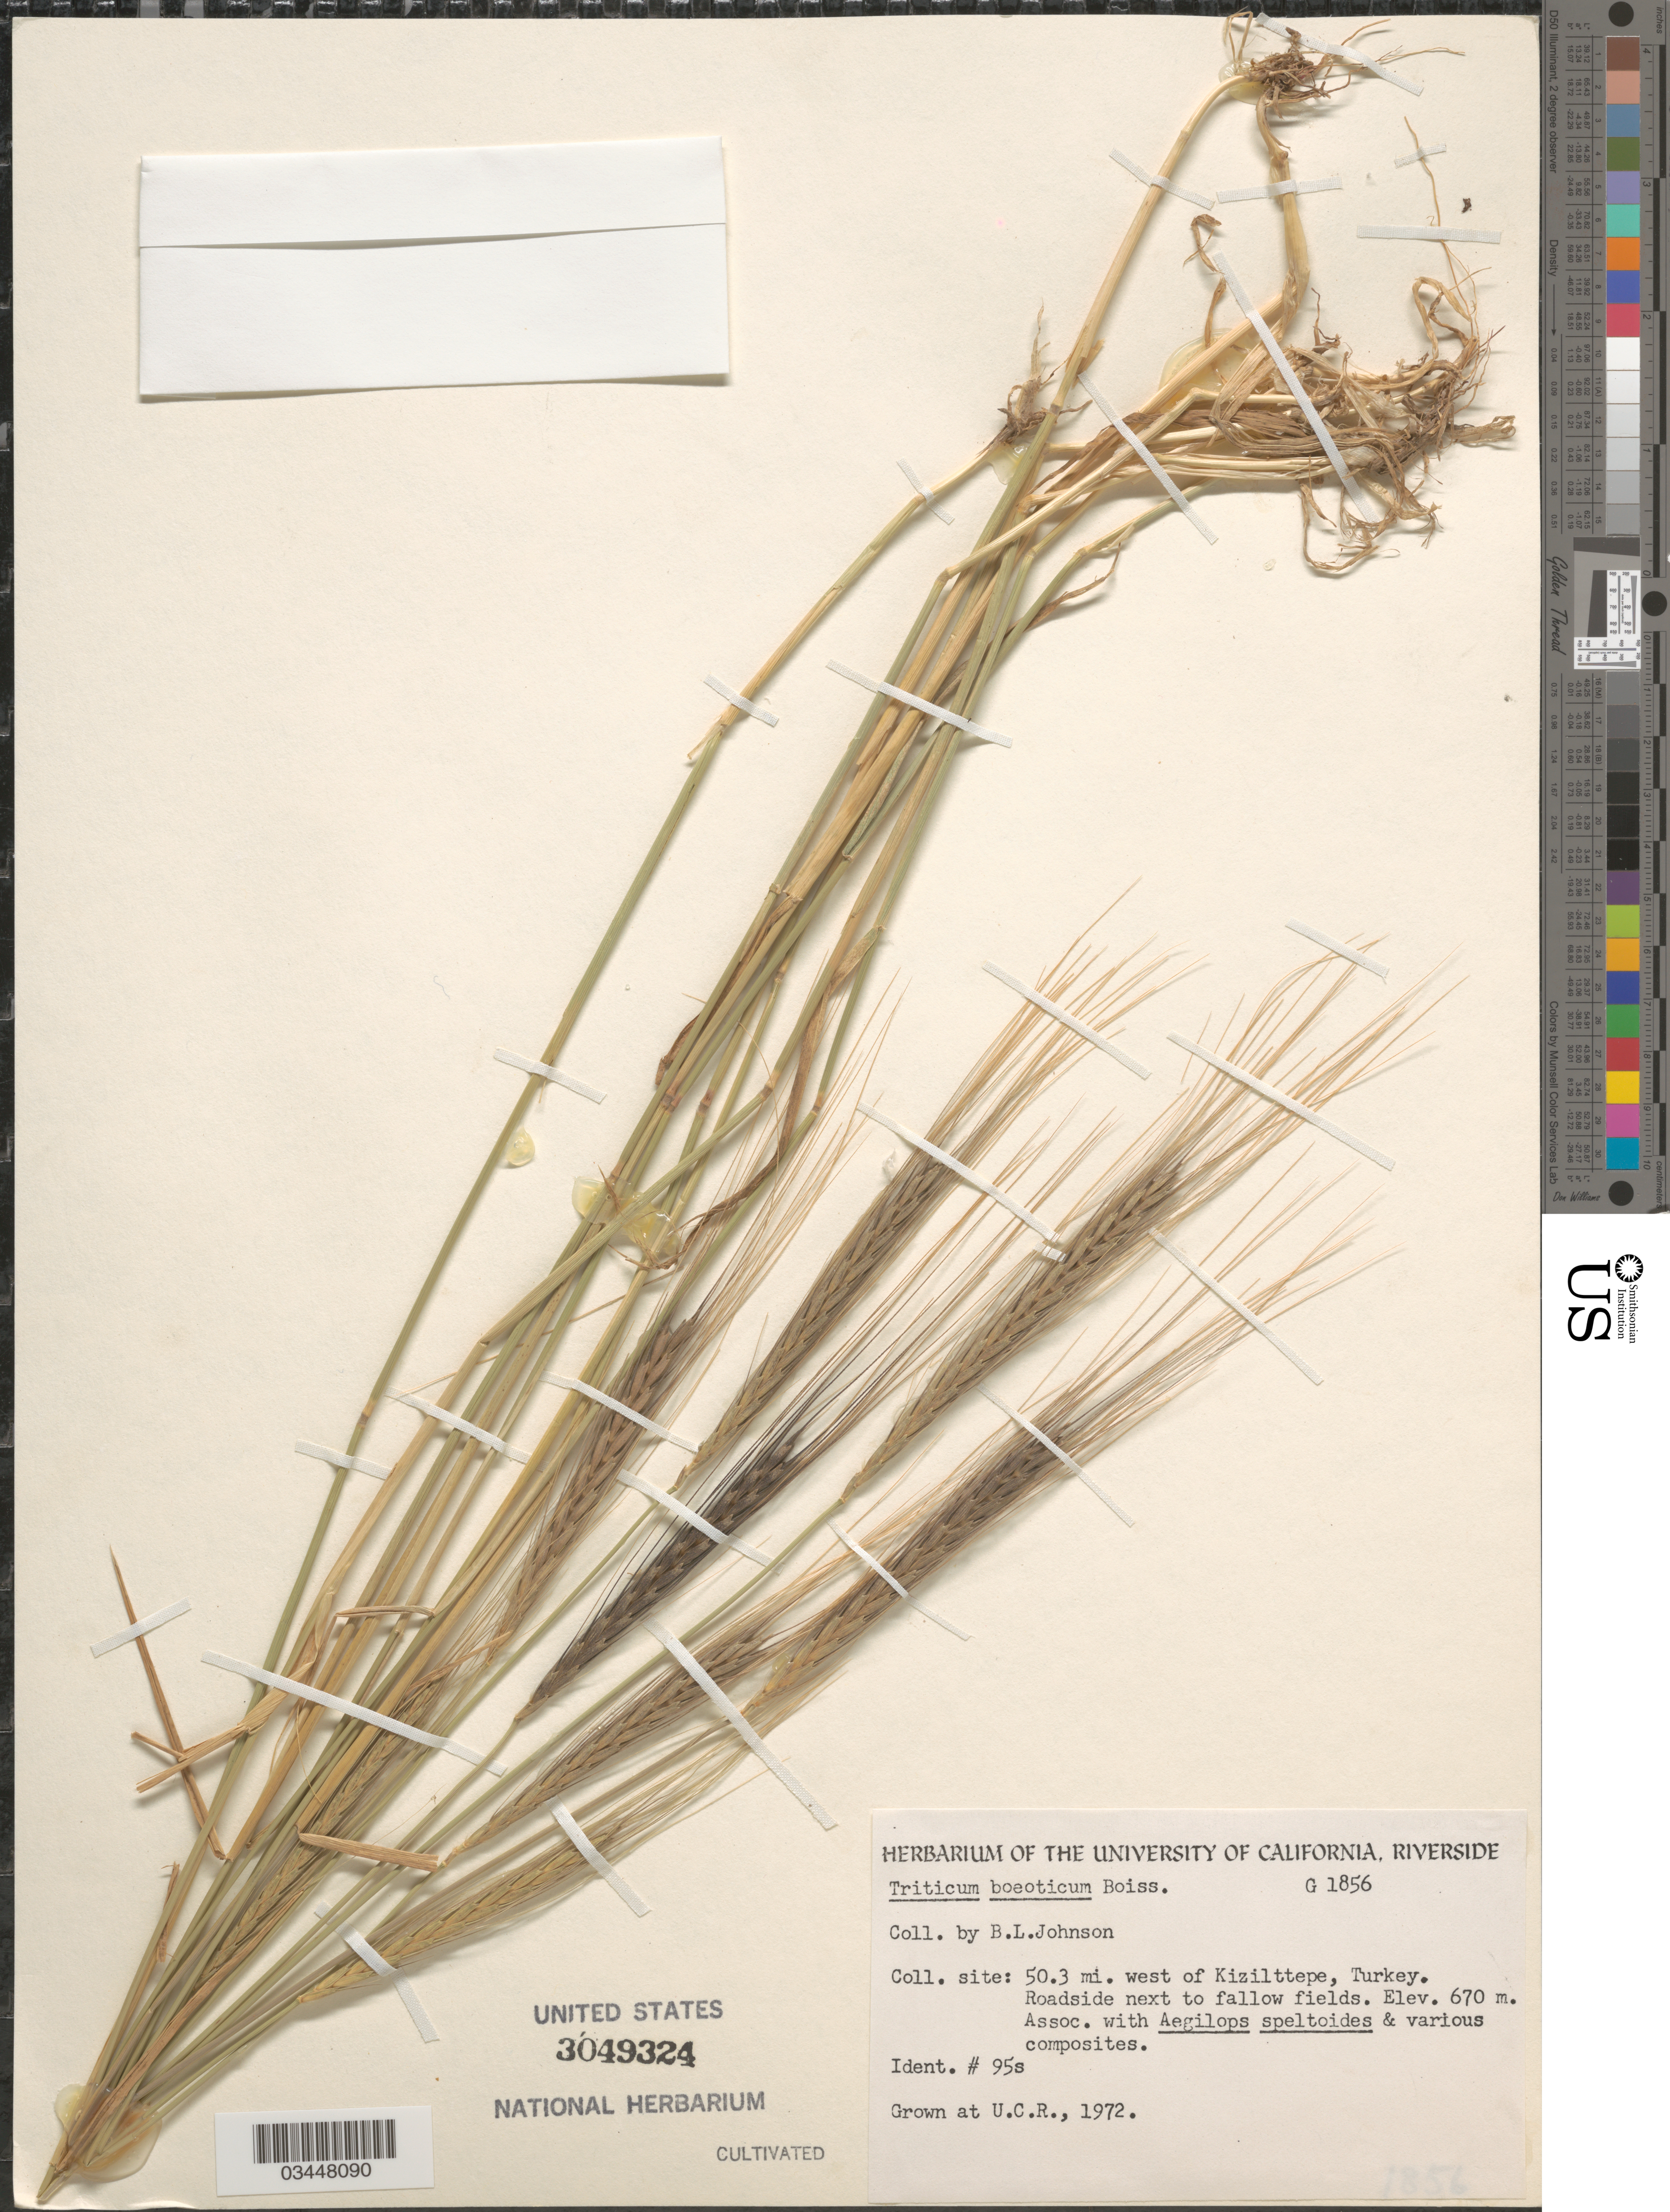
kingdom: Plantae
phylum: Tracheophyta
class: Liliopsida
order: Poales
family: Poaceae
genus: Triticum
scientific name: Triticum boeoticum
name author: Boiss.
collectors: ex herb. Univ. of California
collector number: G1856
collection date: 1972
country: United States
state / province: California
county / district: Riverside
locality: At U.C.R.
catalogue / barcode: US 3049324